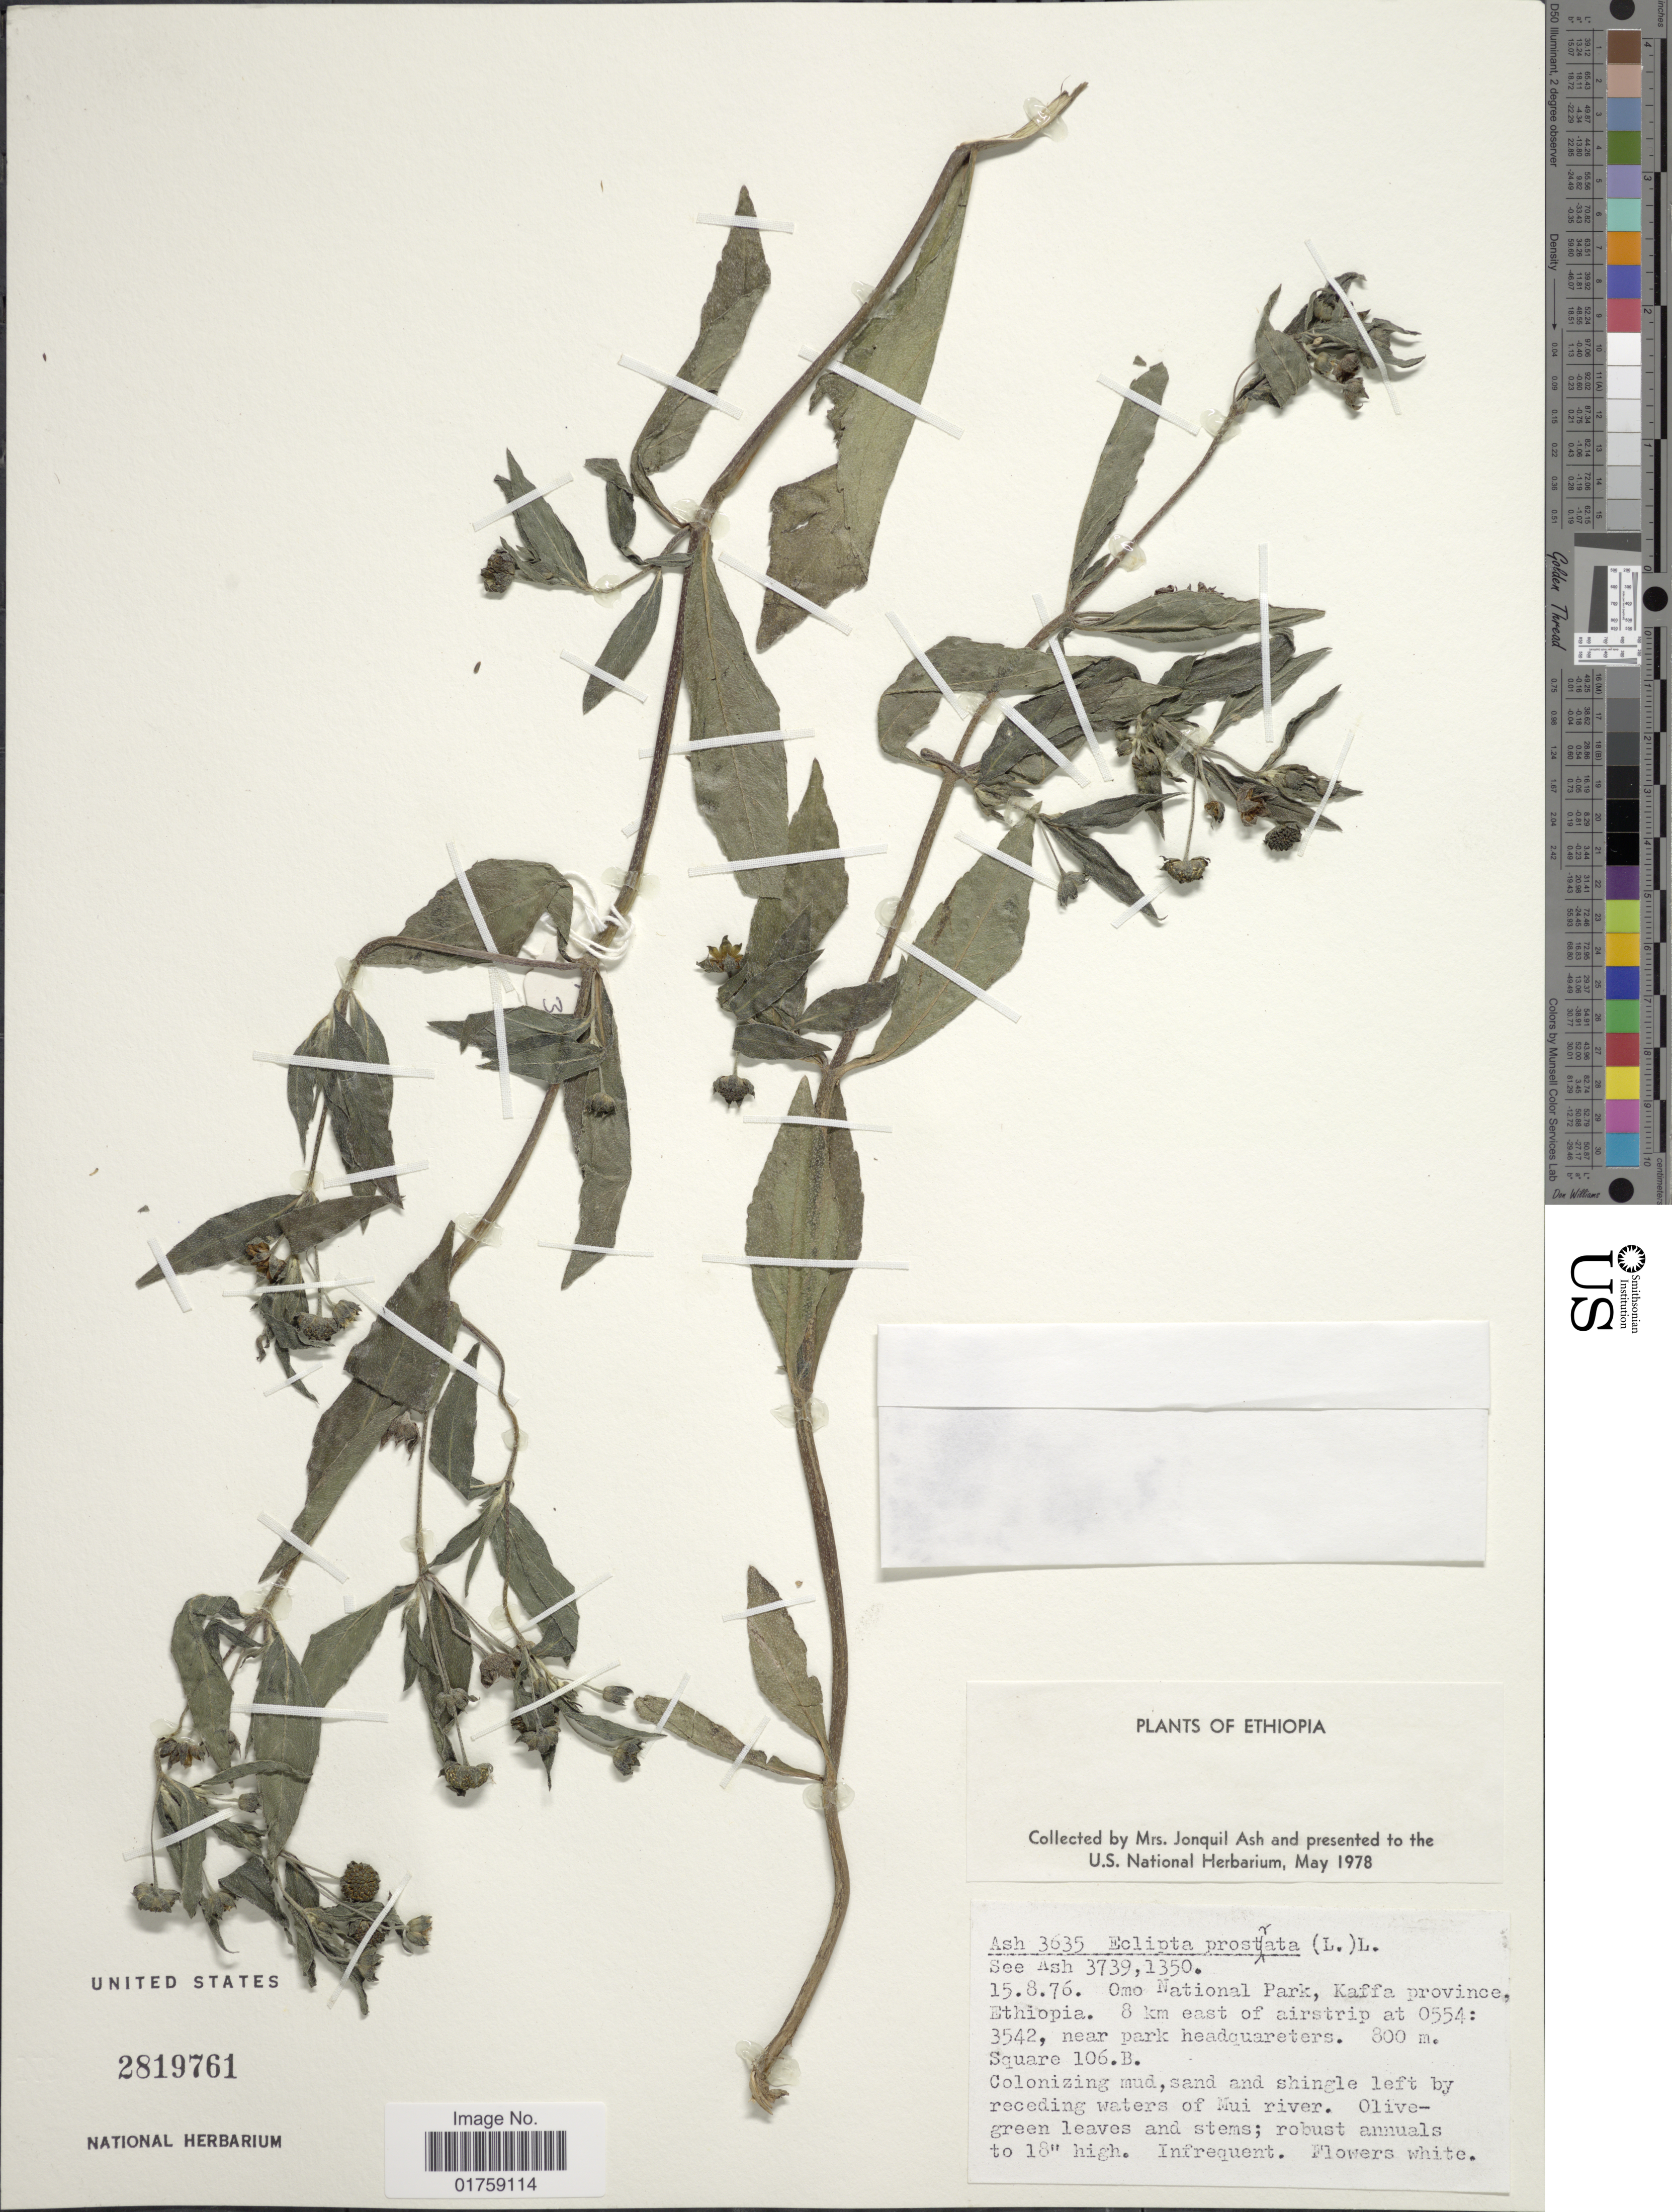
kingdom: Plantae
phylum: Tracheophyta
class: Magnoliopsida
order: Asterales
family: Asteraceae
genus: Eclipta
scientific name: Eclipta prostrata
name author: (L.) L.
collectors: J. Ash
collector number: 3635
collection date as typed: Transcribed d/m/y: 15/8/76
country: Ethiopia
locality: Omo National Park, Kaffa Province, Ethiopia. 8 km east of airstrip at 0554: 3542, near park headquarters.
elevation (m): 800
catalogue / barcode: US 2819761